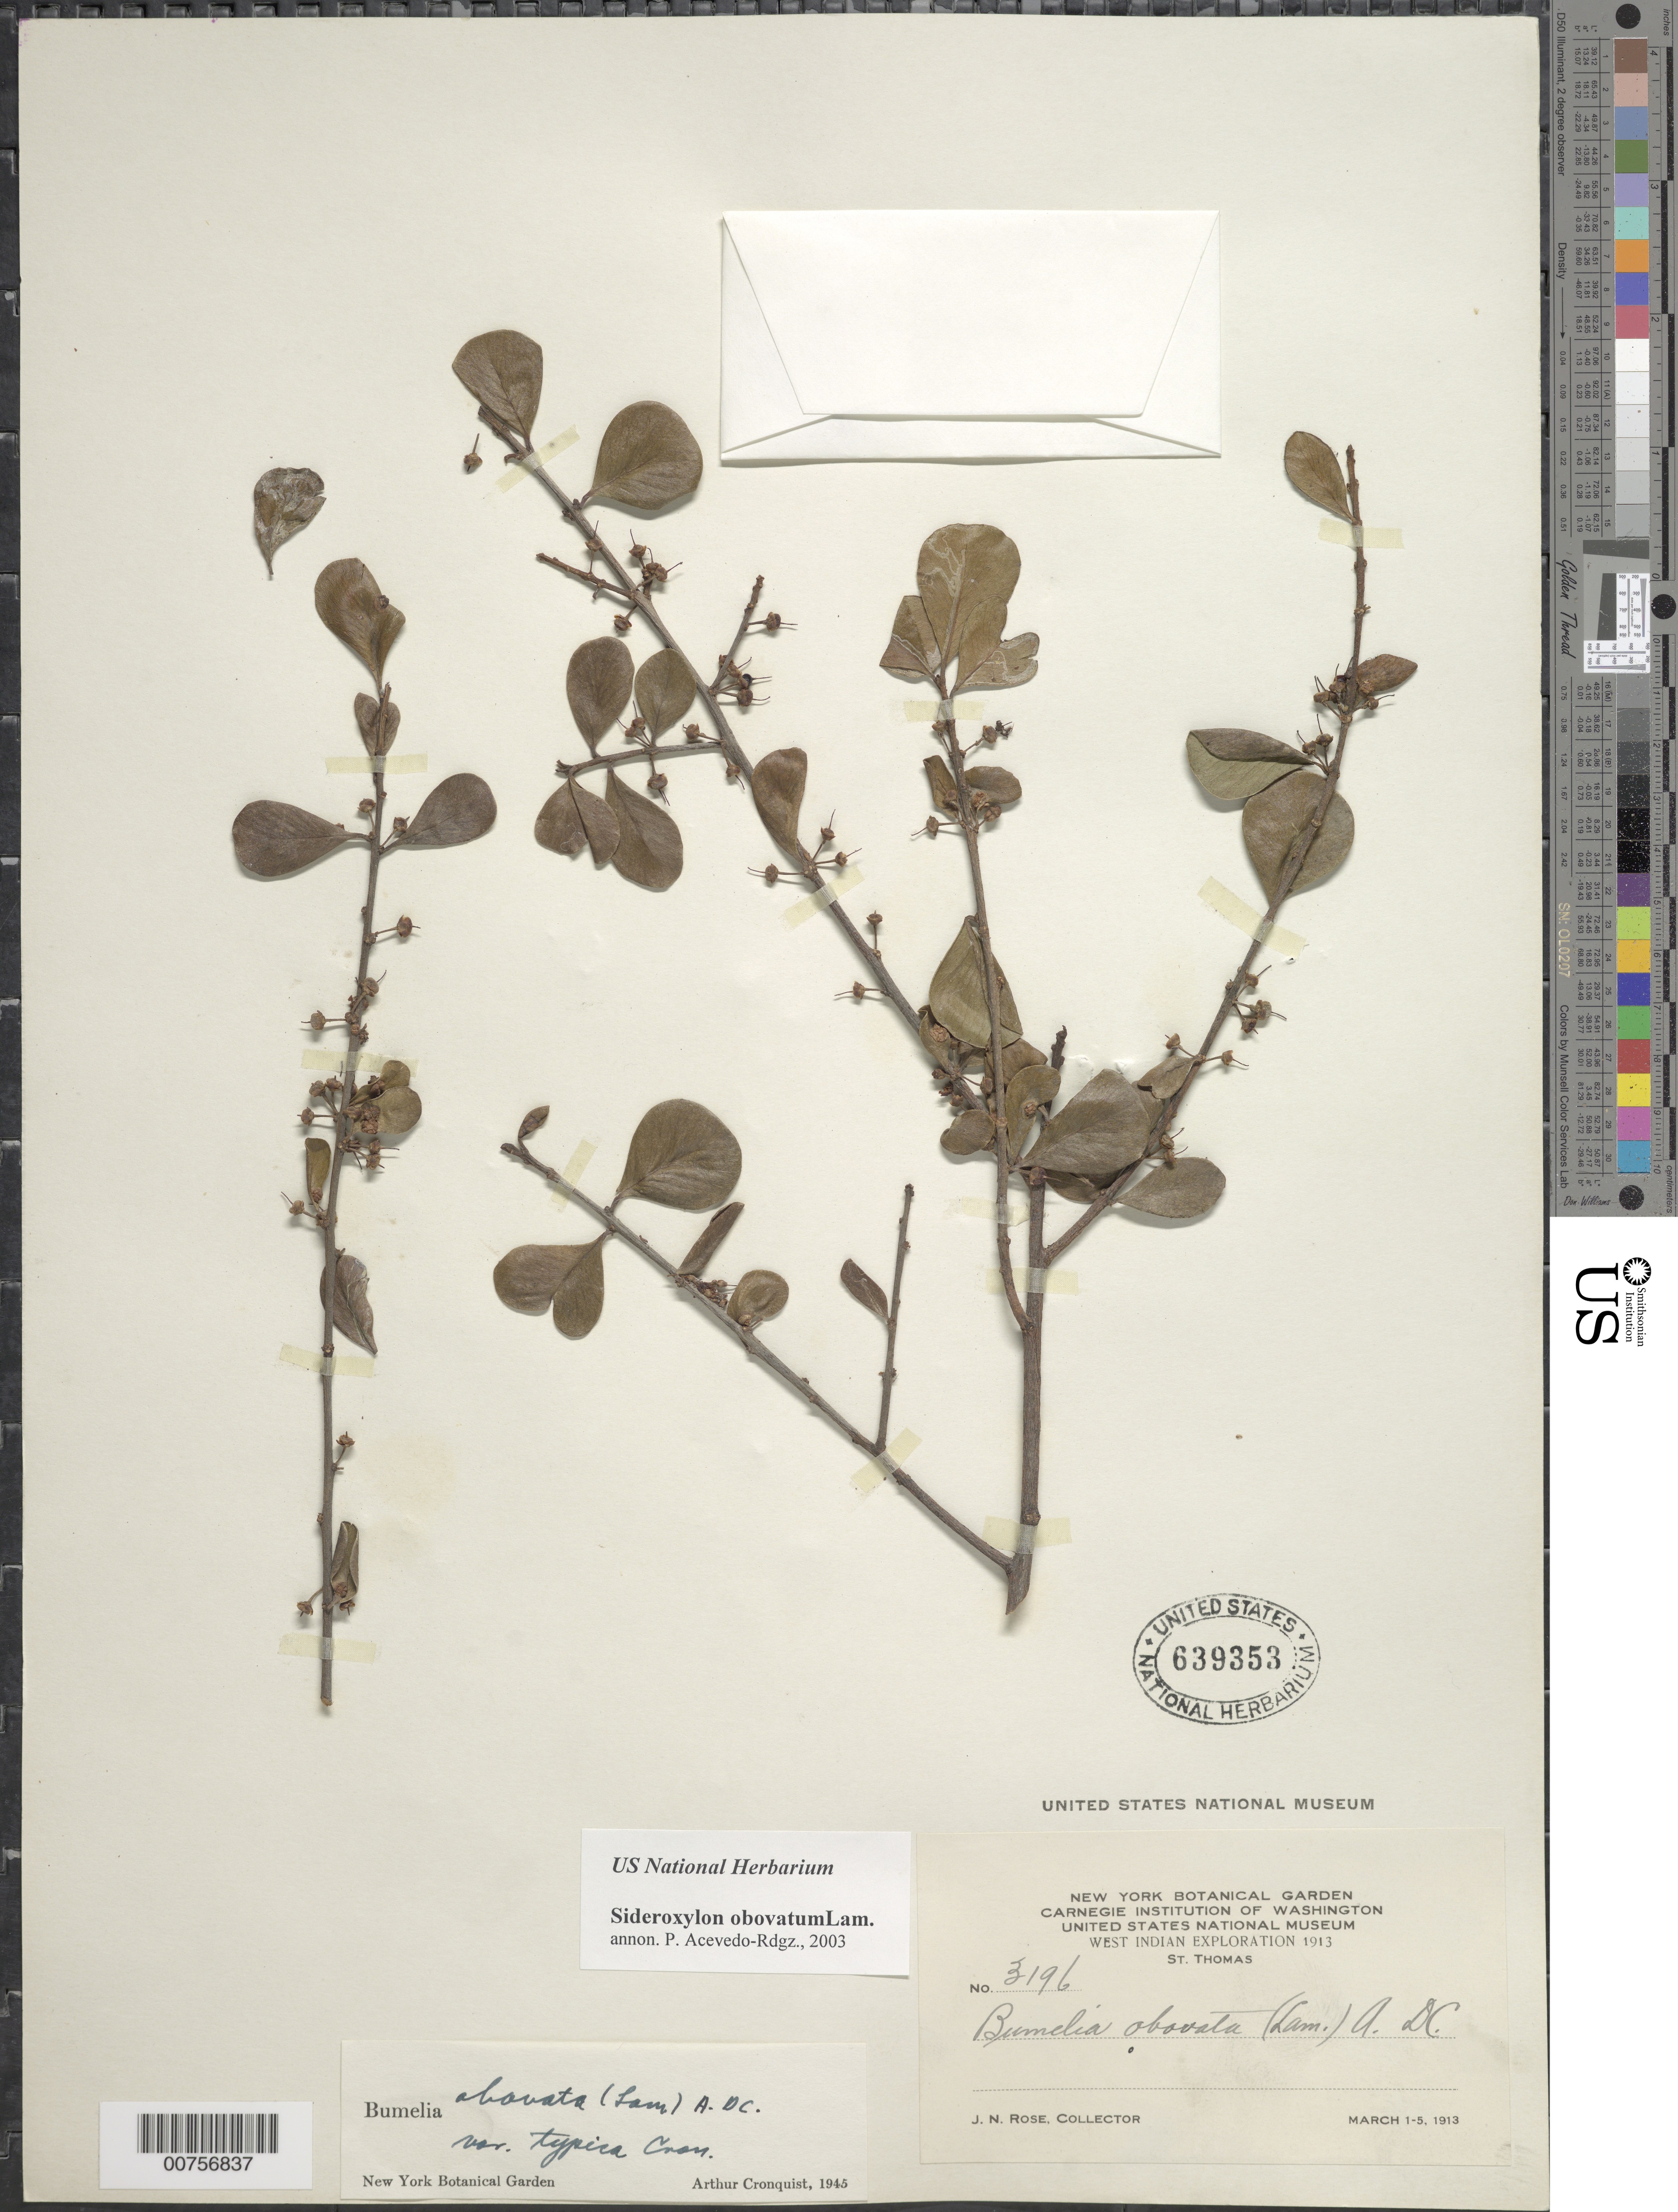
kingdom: Plantae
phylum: Tracheophyta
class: Magnoliopsida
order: Ericales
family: Sapotaceae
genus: Sideroxylon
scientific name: Sideroxylon obovatum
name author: Lam.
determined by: Acevedo-Rodríguez, P., (BOT), Smithsonian Institution - National Museum of Natural History (UNITED STATES)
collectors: J. N. Rose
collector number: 3196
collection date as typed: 01 Mar 1913 to 05 Mar 1913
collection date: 1913-03-01/1913-03-05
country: U.S. Virgin Islands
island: St. Thomas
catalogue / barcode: US 639353